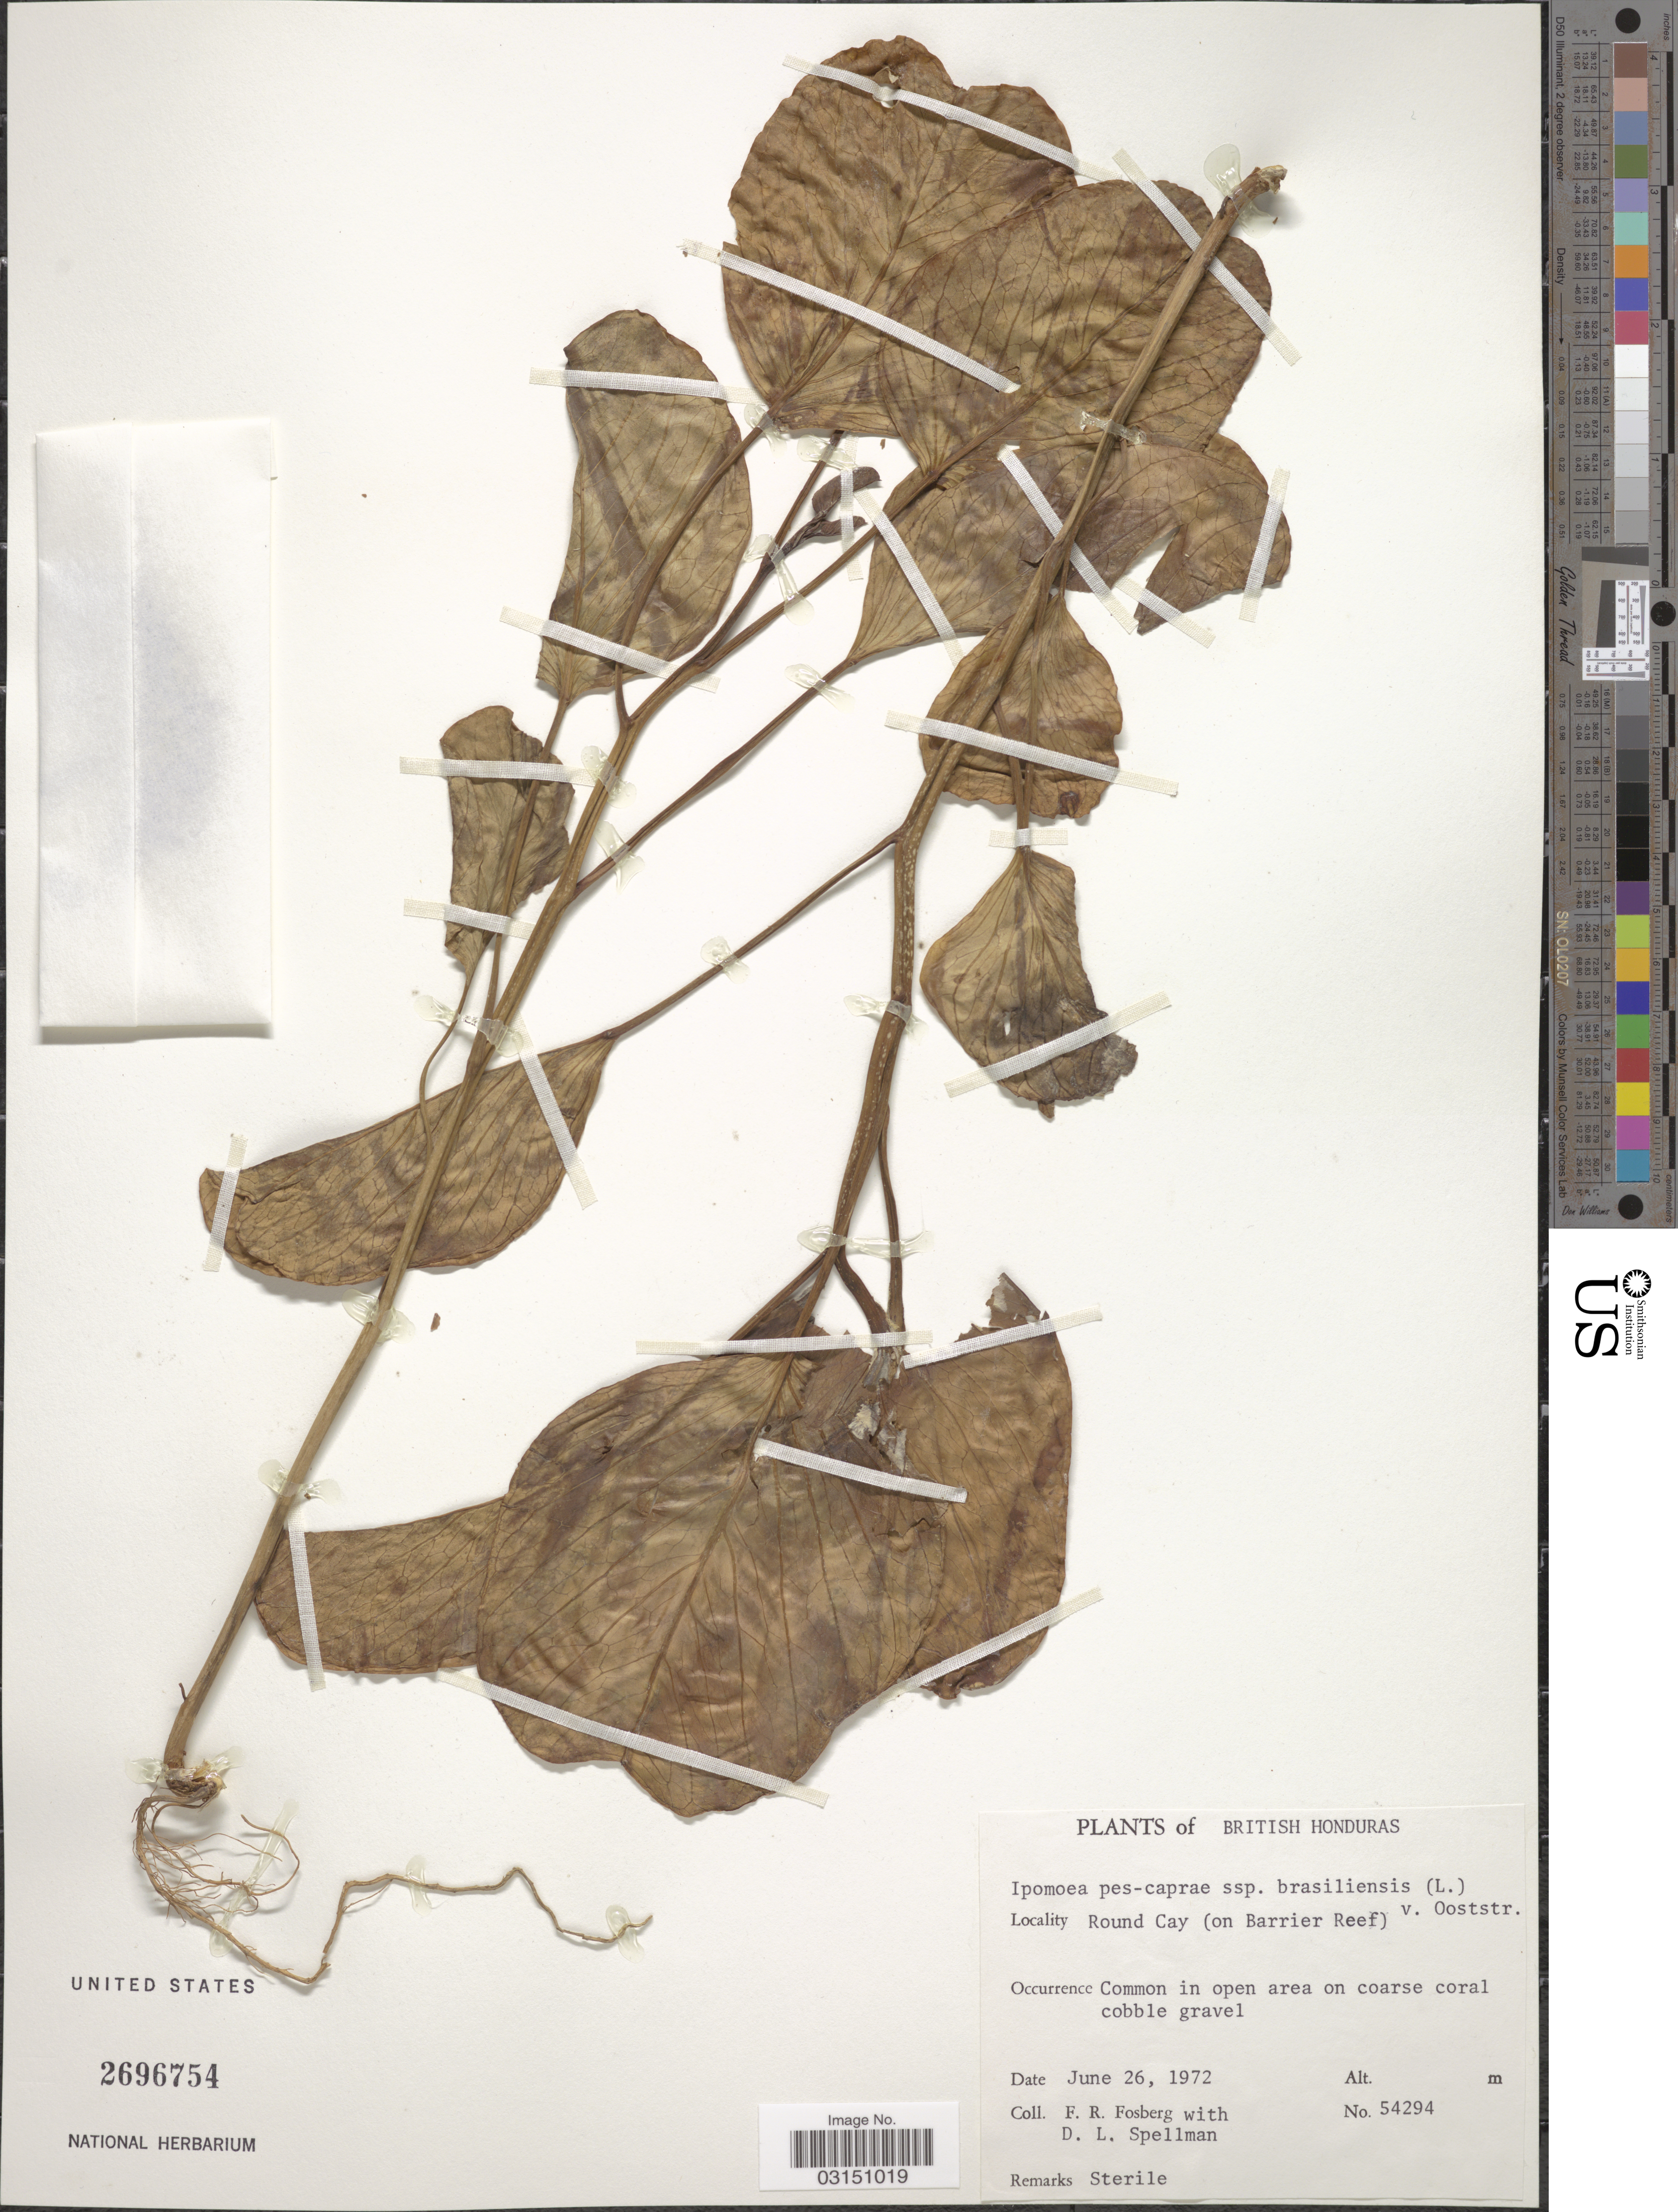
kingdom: Plantae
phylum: Tracheophyta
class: Magnoliopsida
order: Solanales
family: Convolvulaceae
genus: Ipomoea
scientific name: Ipomoea pes-caprae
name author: (L.) R. Br.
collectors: F. R. Fosberg & D. L. Spellman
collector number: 54294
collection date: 1972-06-26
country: Belize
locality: British Honduras. Round Cay (on Barrier Reef).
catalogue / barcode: US 2696754